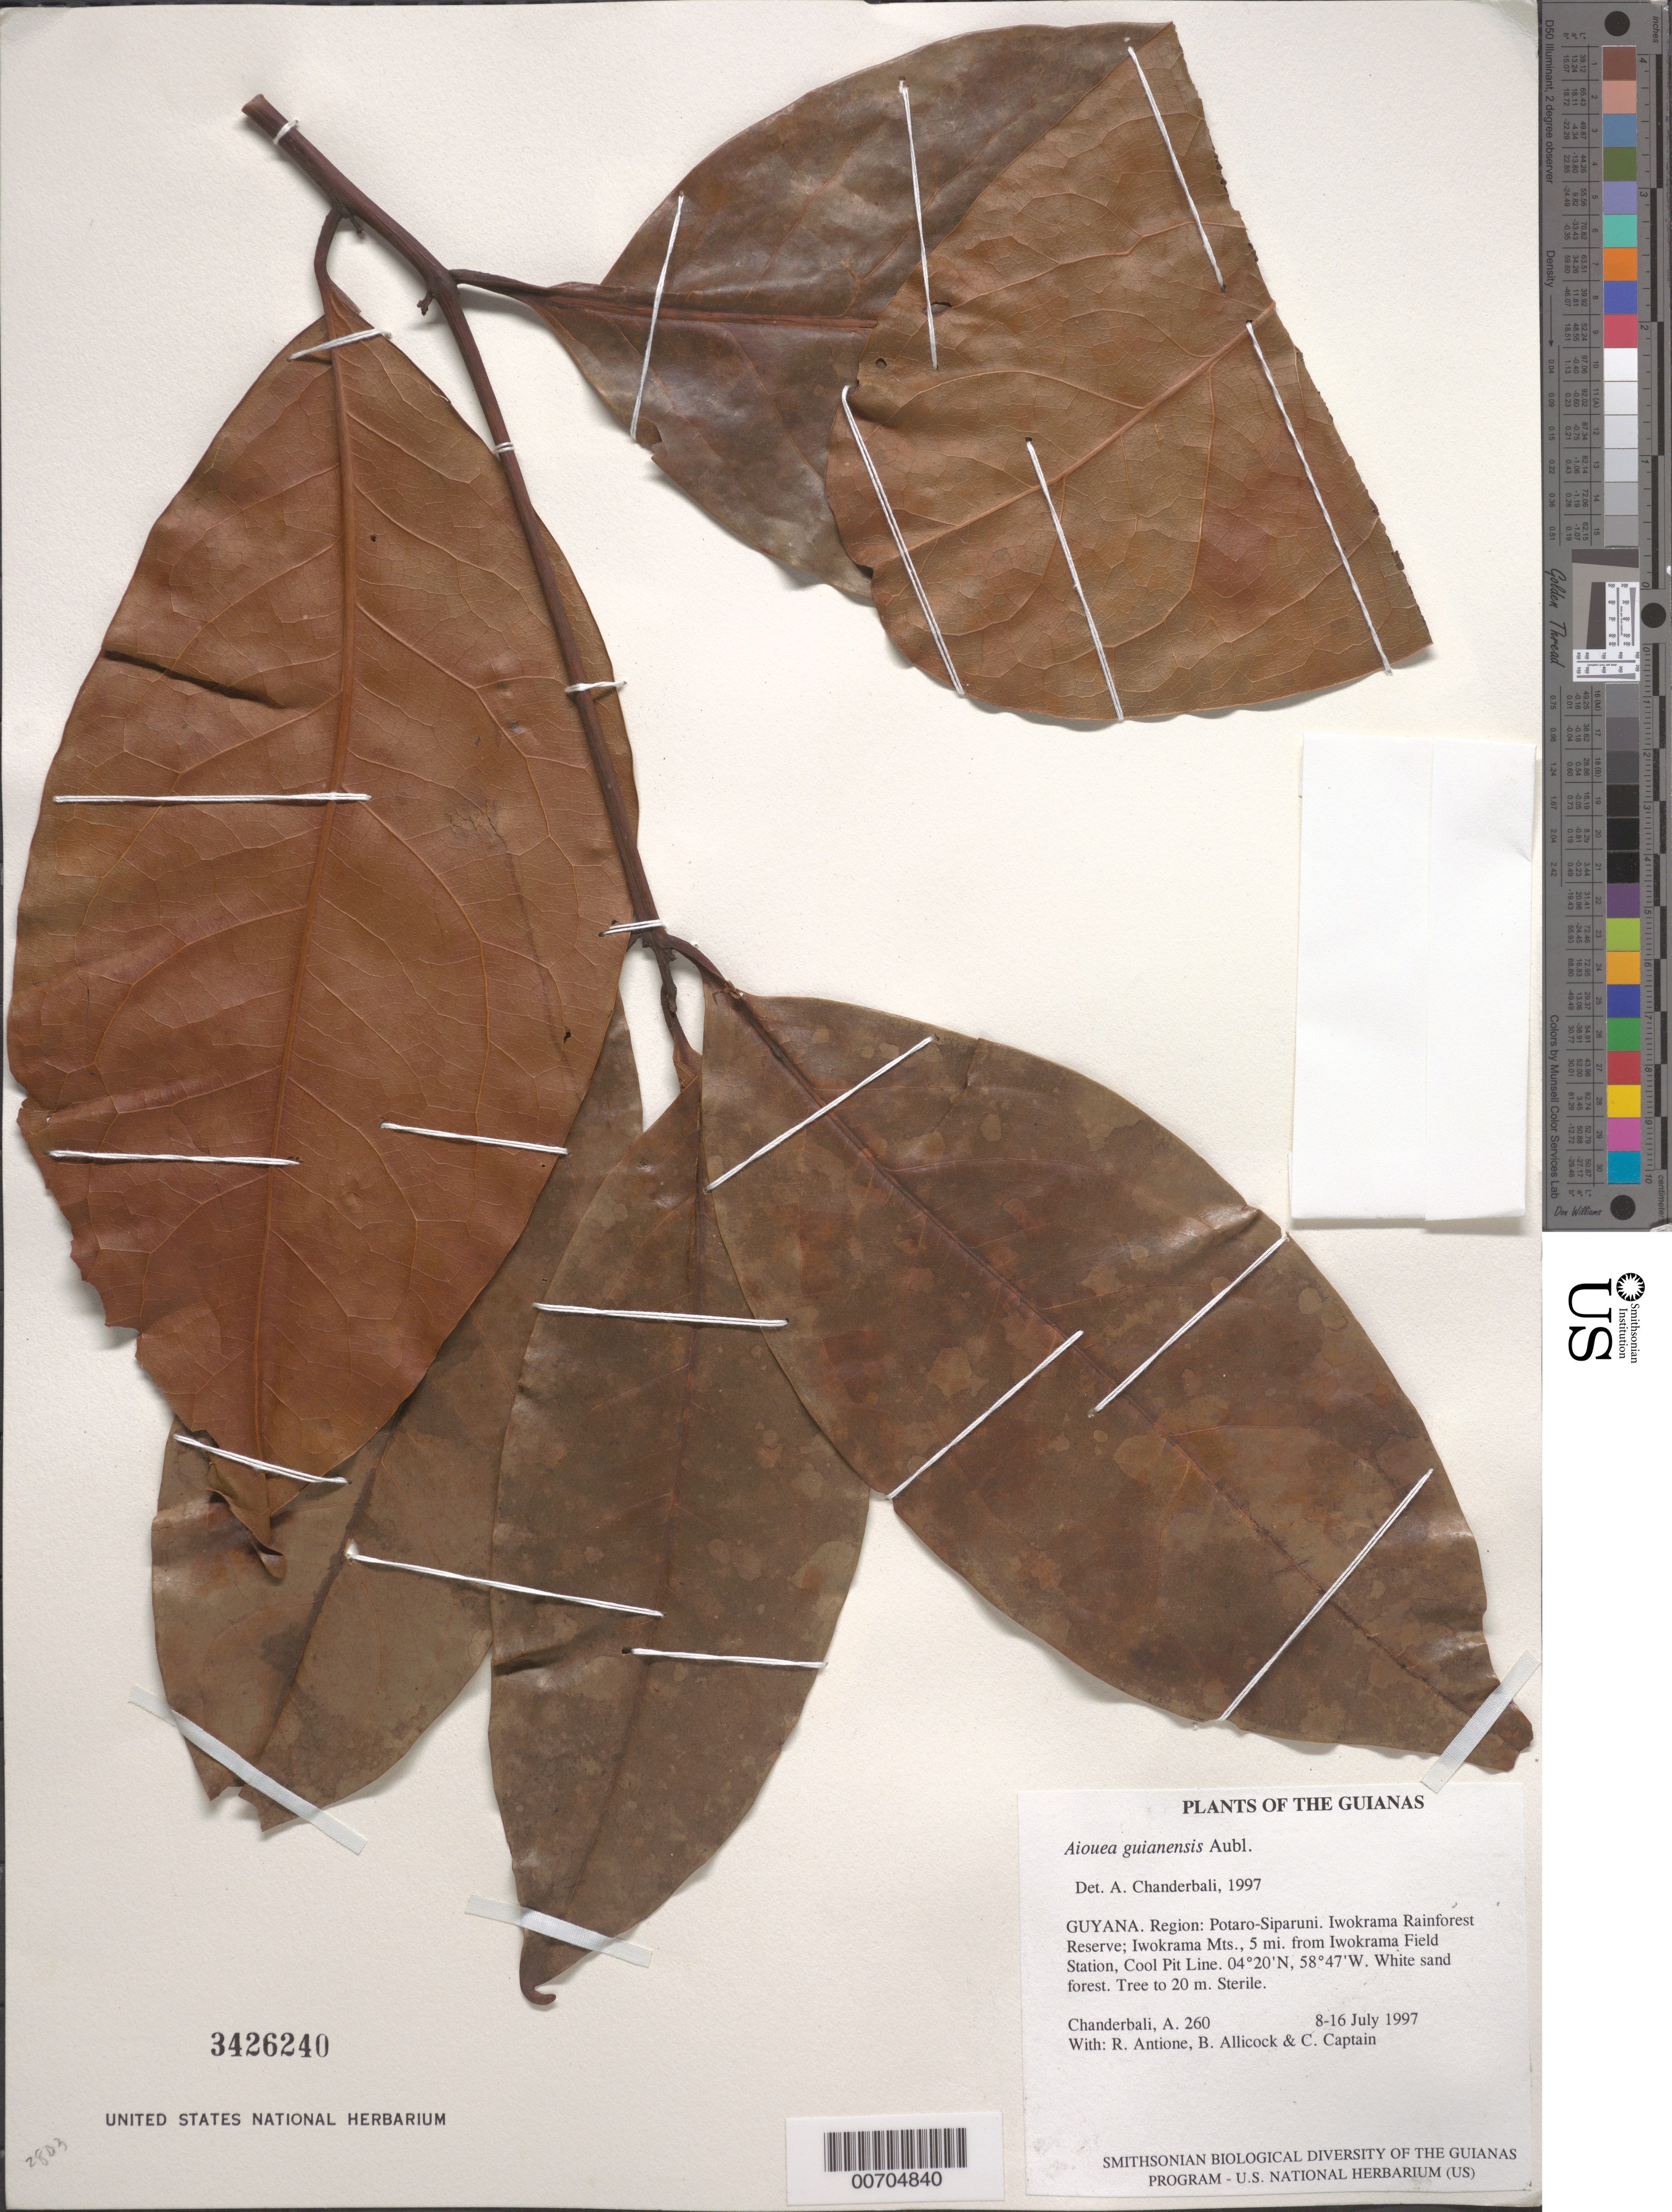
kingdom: Plantae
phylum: Tracheophyta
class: Magnoliopsida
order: Laurales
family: Lauraceae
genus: Aiouea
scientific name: Aiouea guianensis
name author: Aubl.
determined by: Chanderbali, Andre Shashi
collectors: A. S. Chanderbali, R. Antione, B. Allicock & C. Captain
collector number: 260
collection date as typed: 8-16 July 1997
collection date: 1997-07-08/1997-07-16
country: Guyana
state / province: Potaro-Siparuni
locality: Iwokrama Rainforest Reserve; Iwokrama Mts., 5 mi. from Iwokrama Field Station, Cool Pit Line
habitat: White sand forest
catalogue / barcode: US 3426240